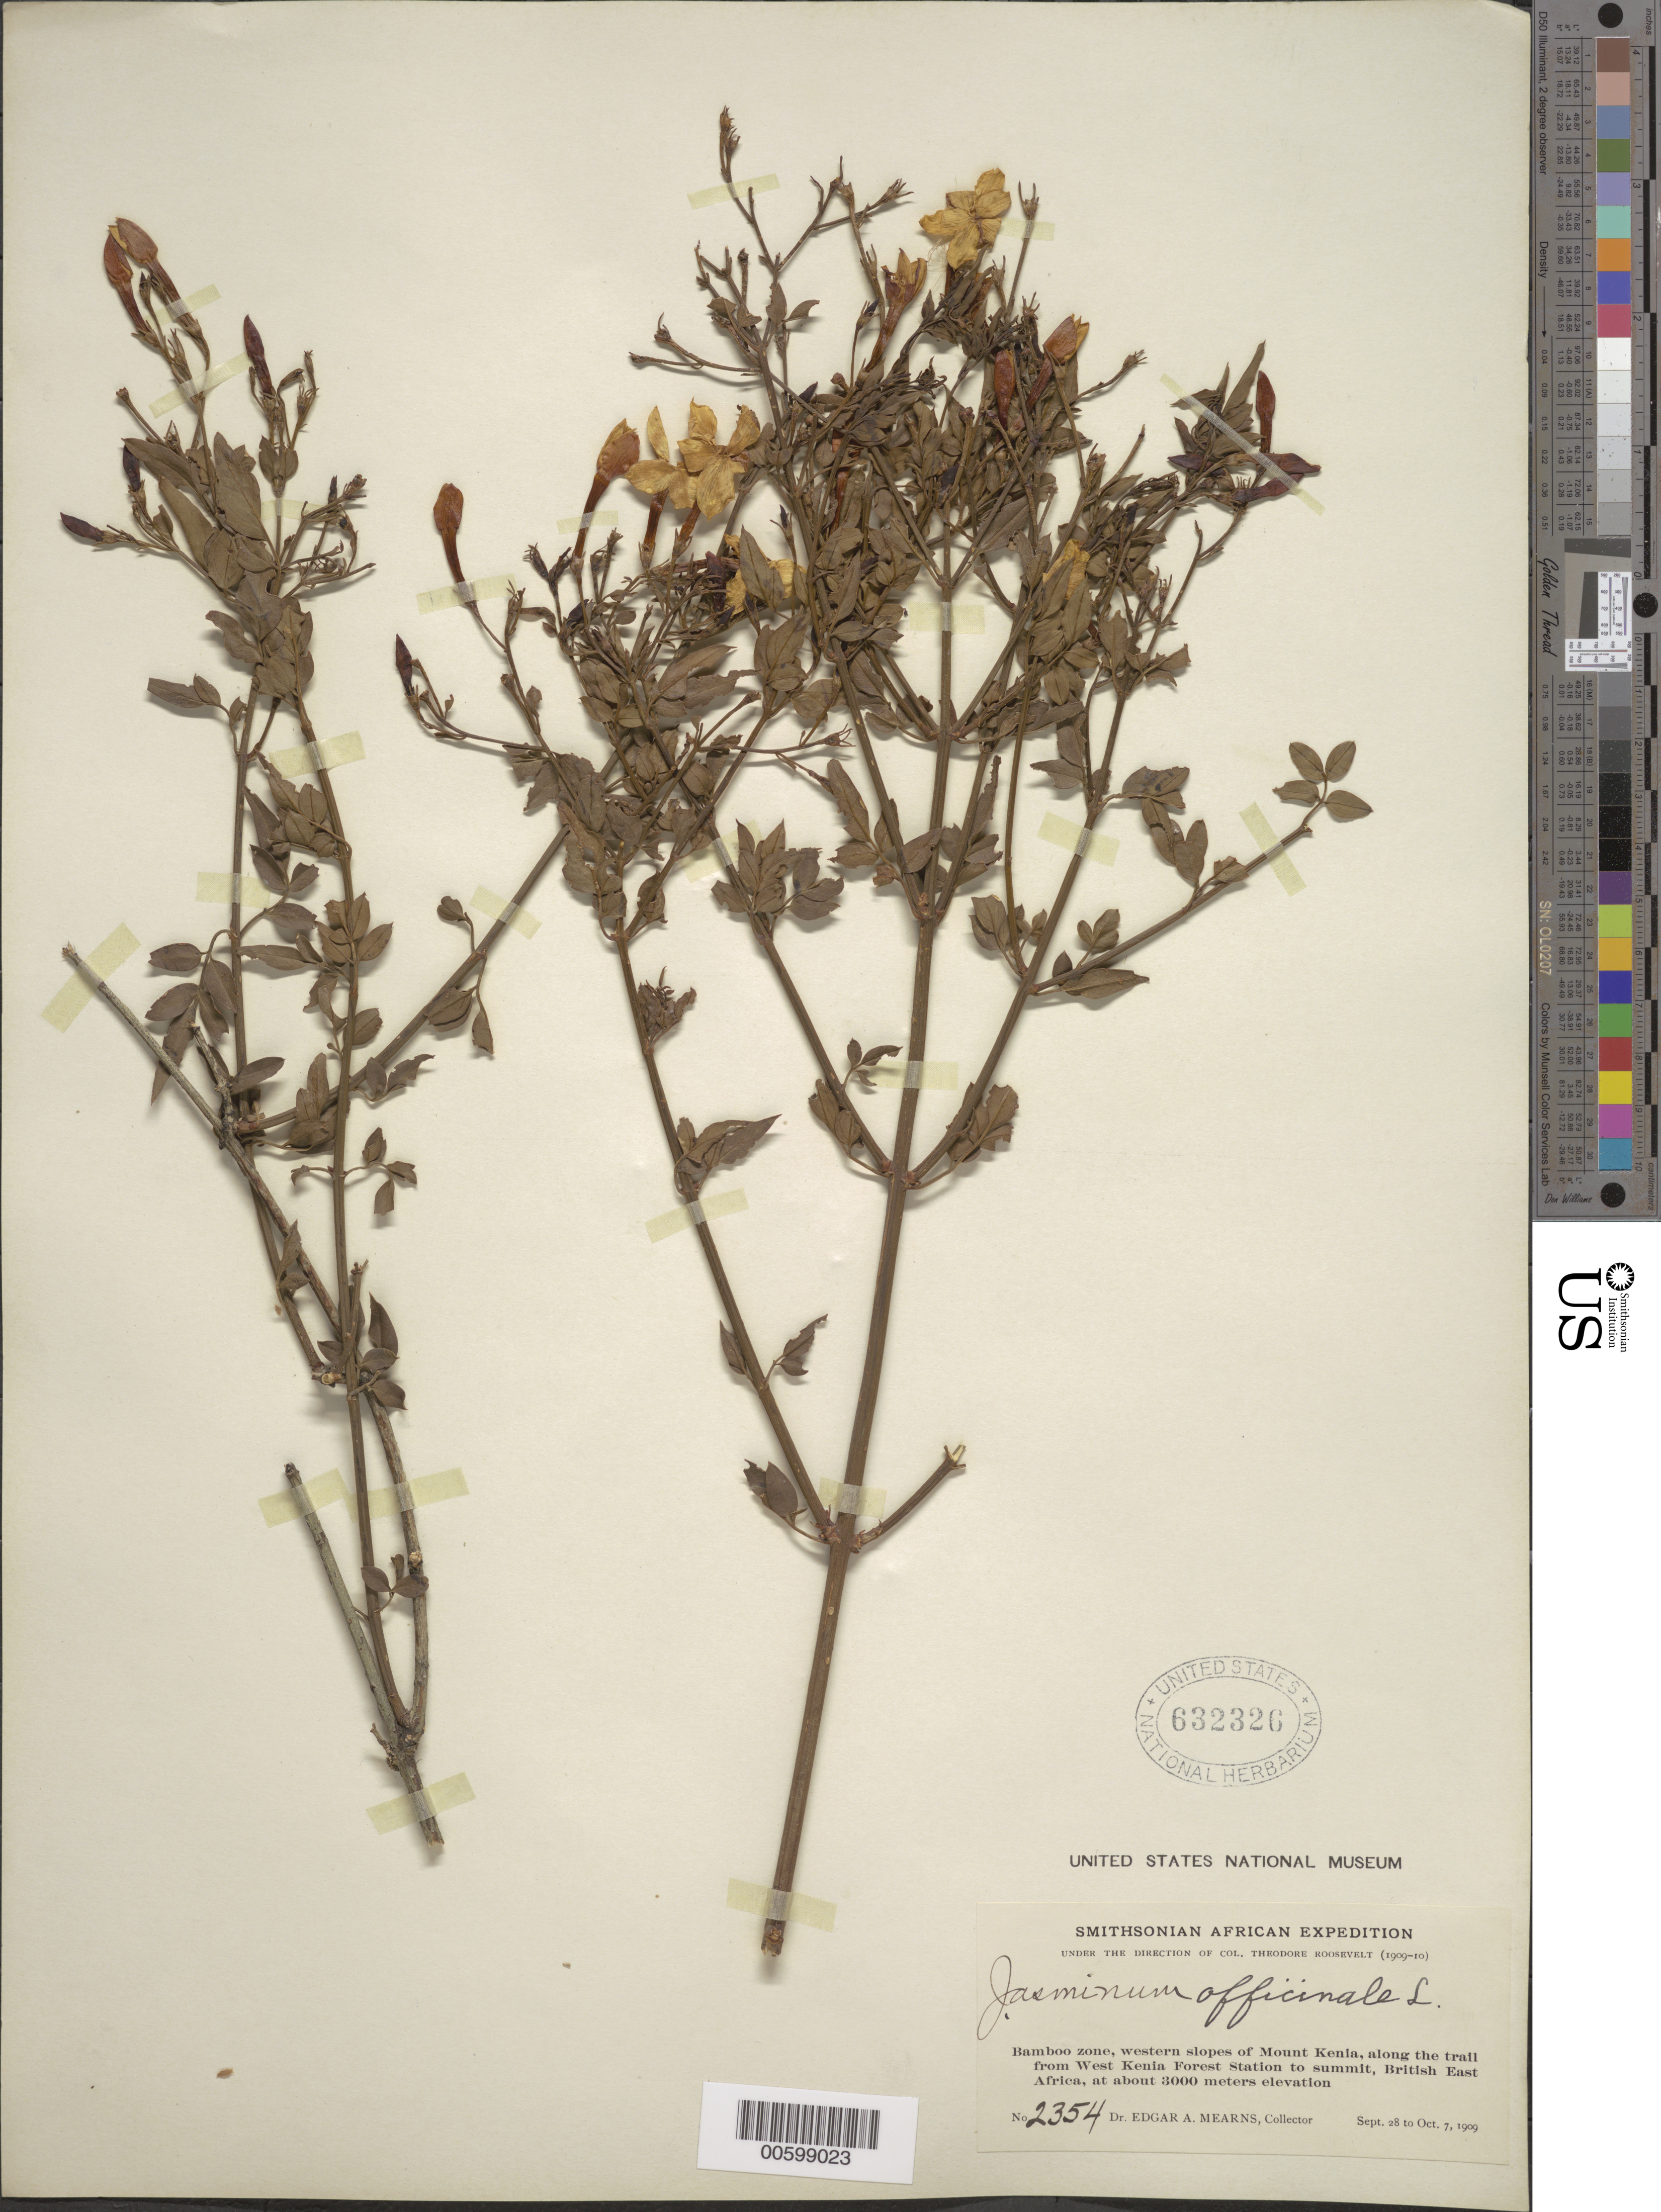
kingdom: Plantae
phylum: Tracheophyta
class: Magnoliopsida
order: Lamiales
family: Oleaceae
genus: Jasminum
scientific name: Jasminum officinale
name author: L.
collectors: E. A. Mearns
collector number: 2354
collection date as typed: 28 Sep 1909 to 07 Oct 1909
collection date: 1909-09-28/1909-10-07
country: Kenya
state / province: Nyeri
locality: Bamboo zone, western slopes of Mount Kenya, along the trail from West Kenya Forest Station to Summit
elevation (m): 3000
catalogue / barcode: US 630326